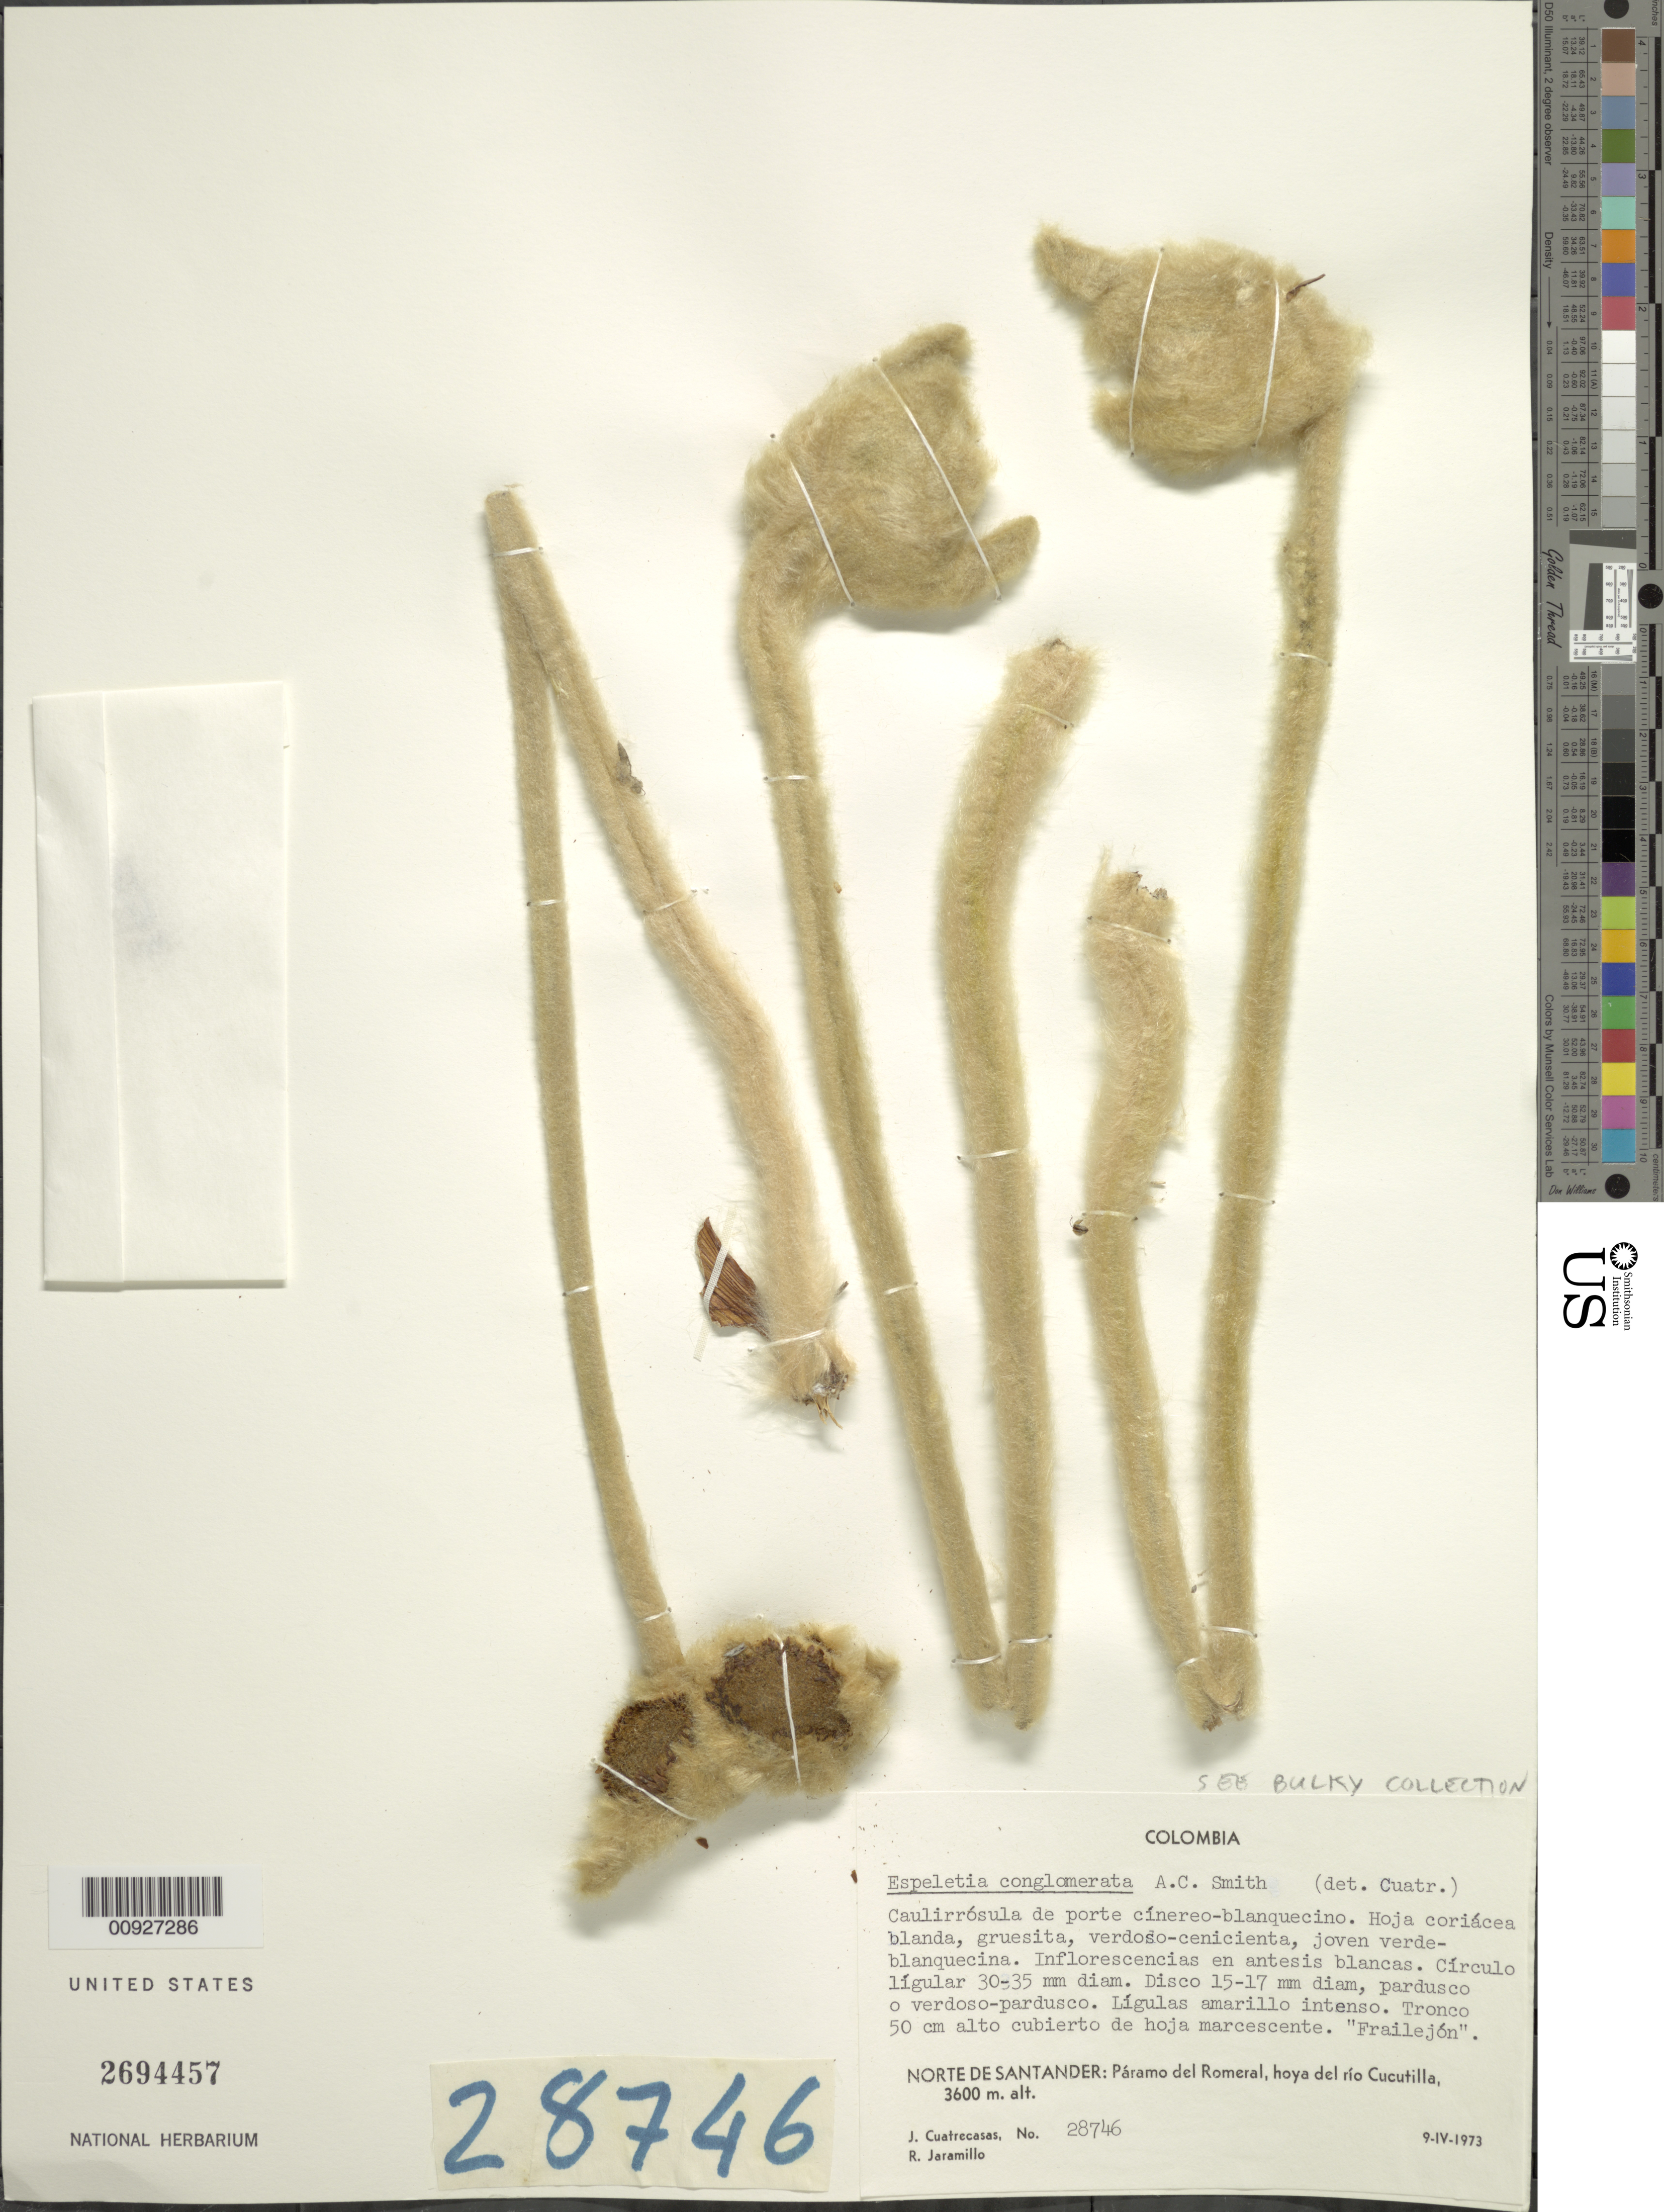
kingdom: Plantae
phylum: Tracheophyta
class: Magnoliopsida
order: Asterales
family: Asteraceae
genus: Espeletia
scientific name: Espeletia conglomerata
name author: A.C. Sm.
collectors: J. Cuatrecasas & R. Jaramillo M.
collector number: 28746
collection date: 1973-04-09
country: Colombia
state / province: Norte de Santander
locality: P. del Romeral. P. del Romeral, hoya del río Cucutilla.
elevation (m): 3600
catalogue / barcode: US 2694457